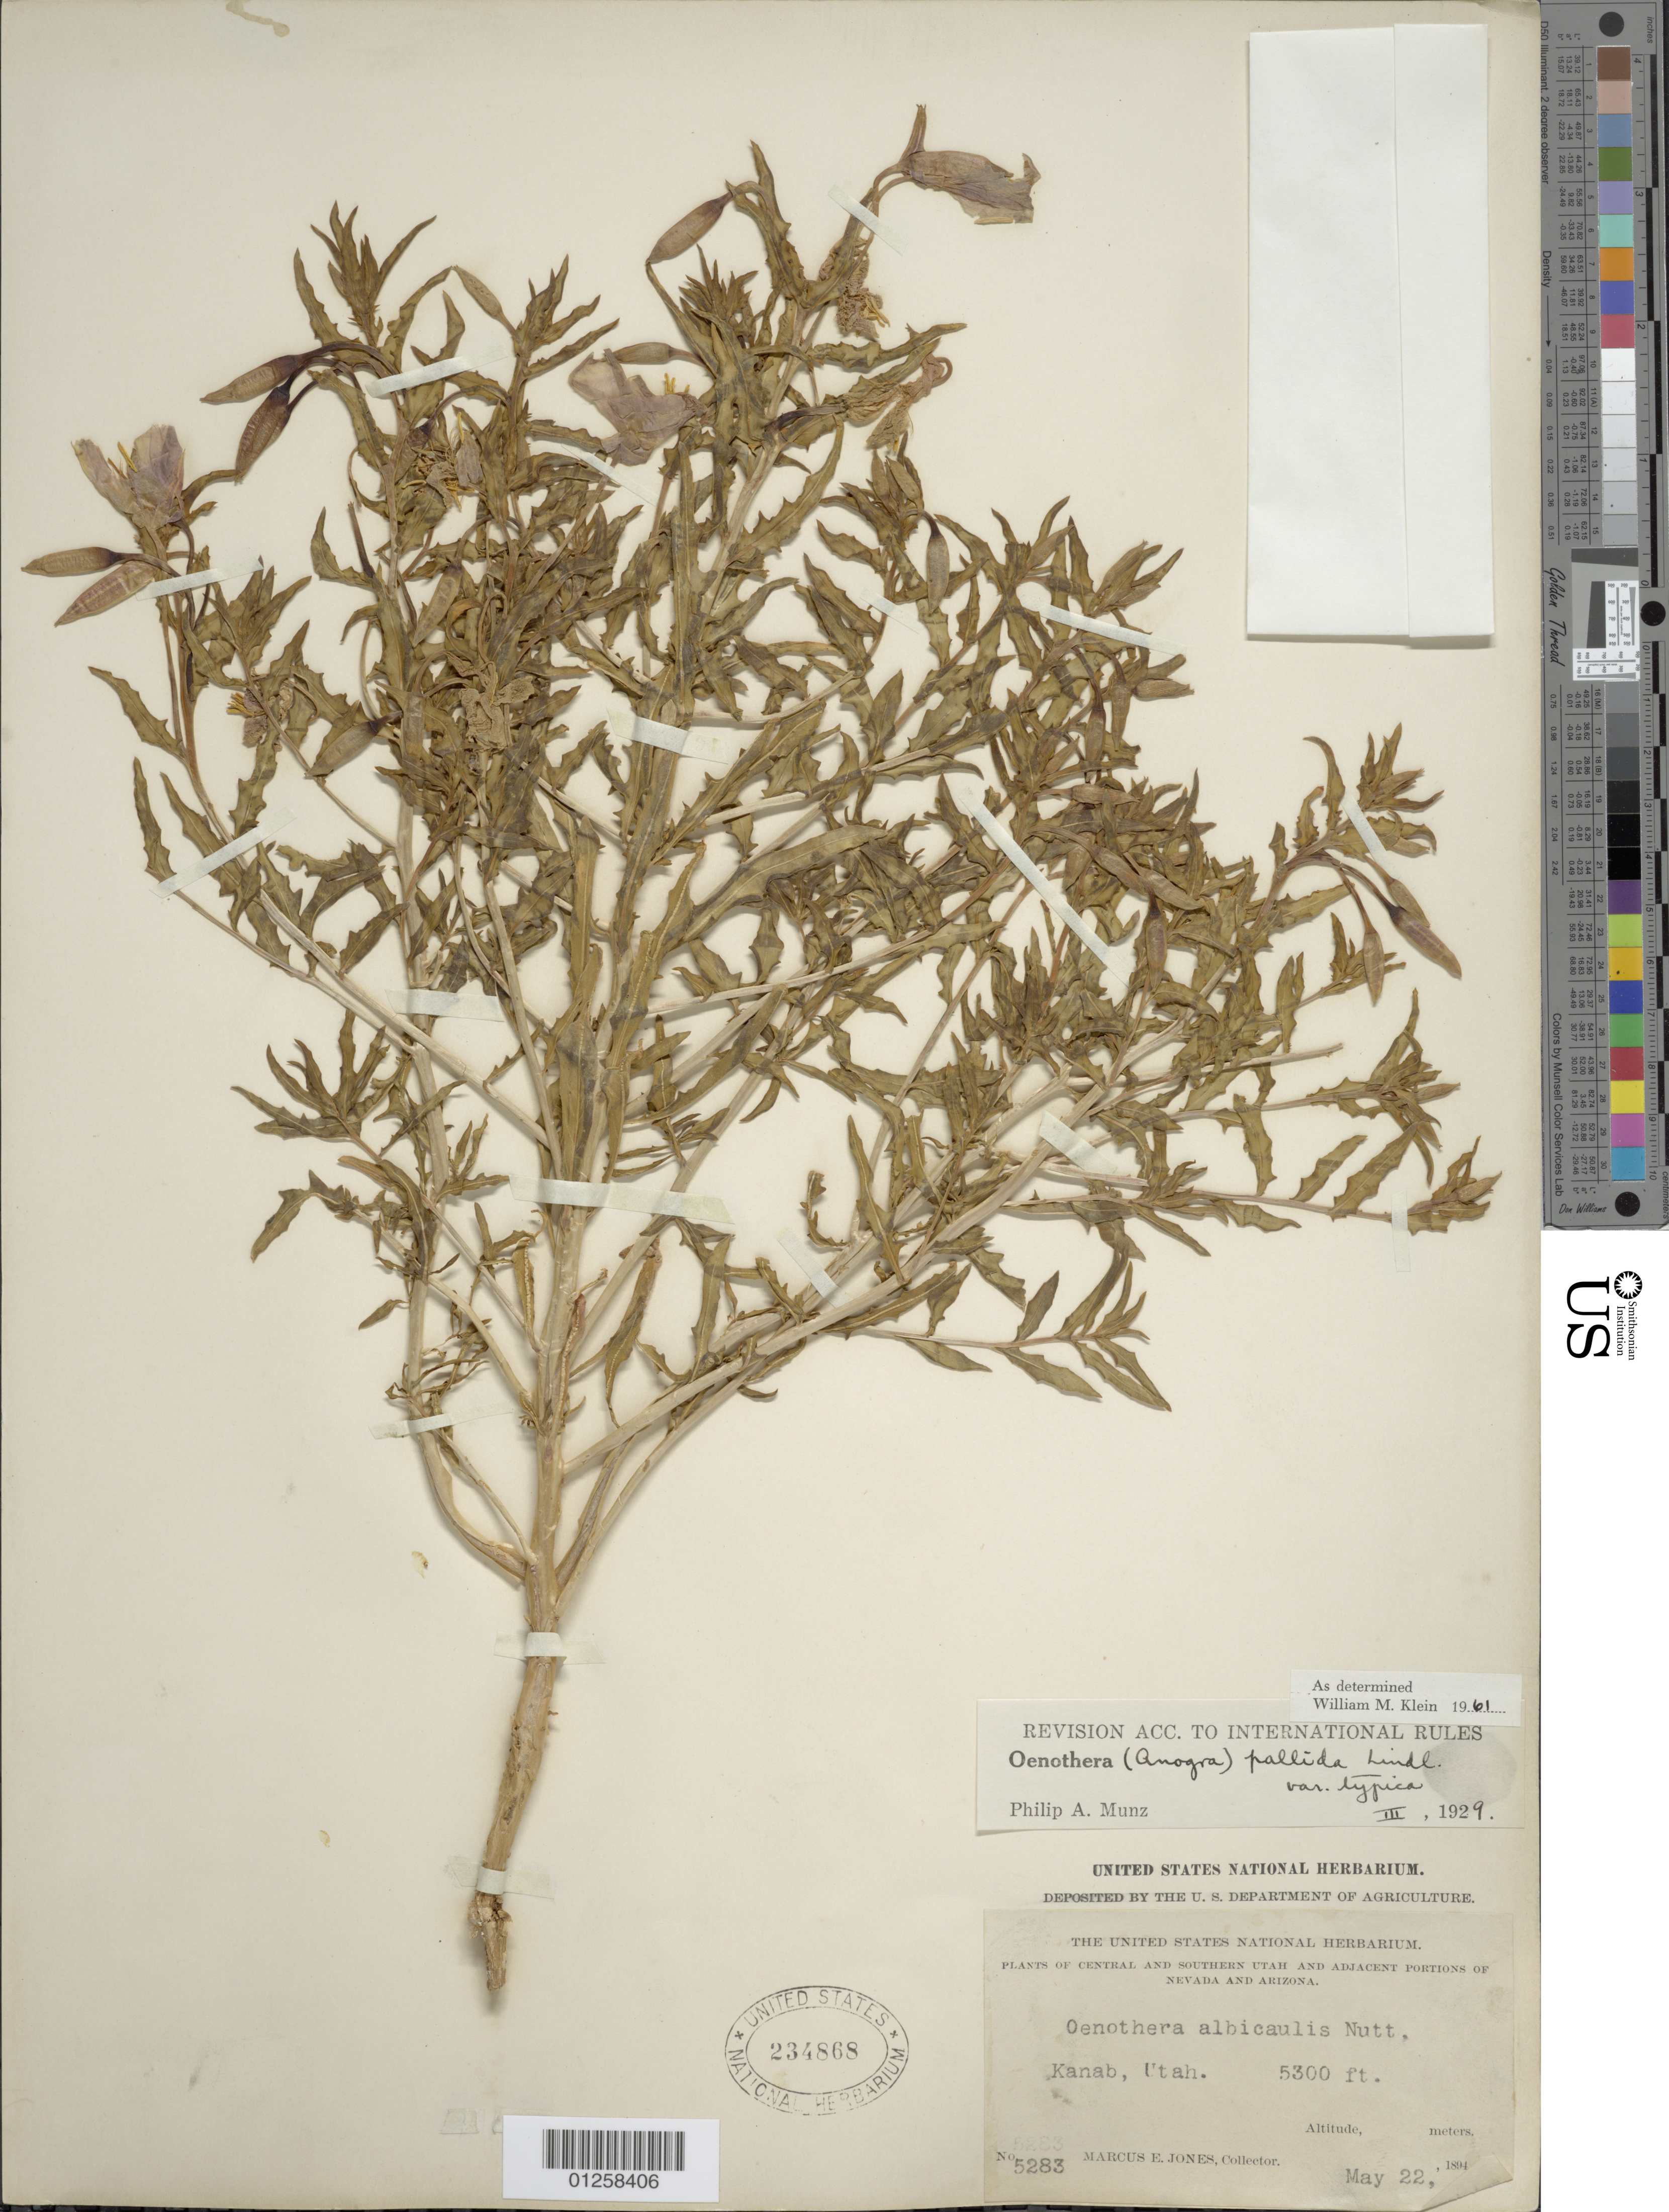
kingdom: Plantae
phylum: Tracheophyta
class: Magnoliopsida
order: Myrtales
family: Onagraceae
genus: Oenothera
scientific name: Oenothera pallida subsp. pallida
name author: Lindl.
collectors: M. E. Jones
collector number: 5283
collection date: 1894-05-22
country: United States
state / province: Utah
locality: Kanab.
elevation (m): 1615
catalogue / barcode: US 234868